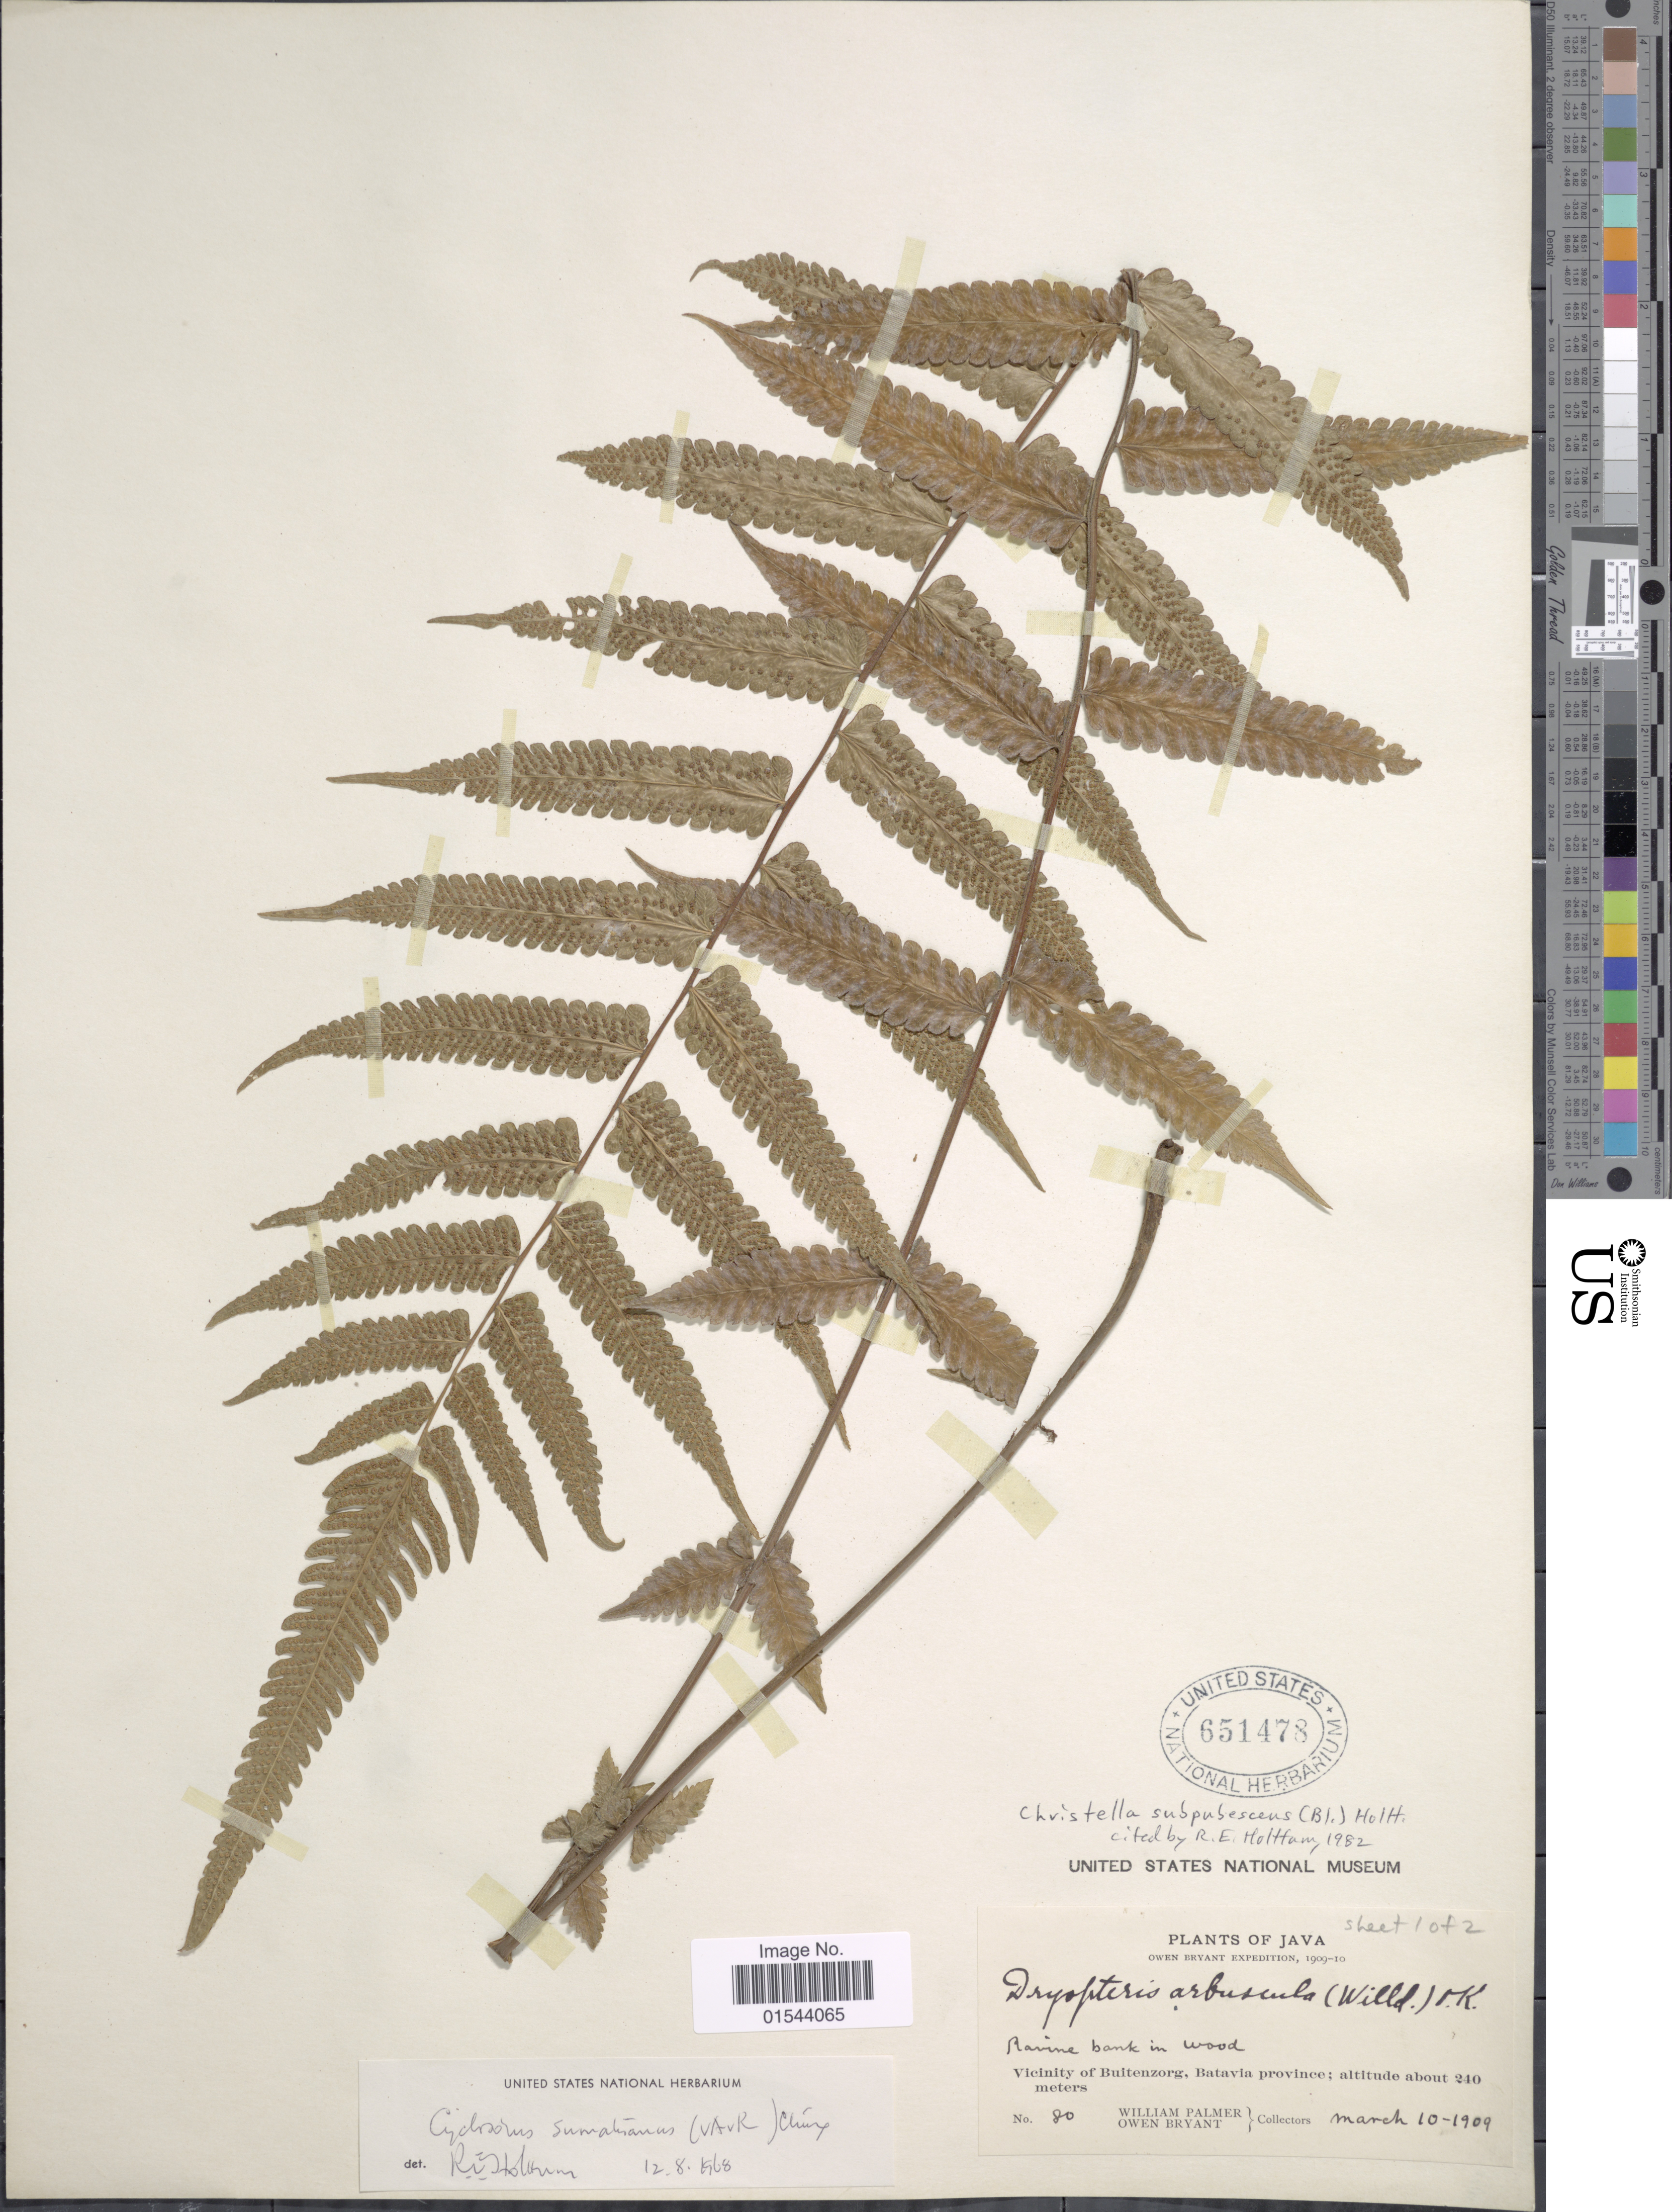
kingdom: Plantae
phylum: Tracheophyta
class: Polypodiopsida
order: Polypodiales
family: Thelypteridaceae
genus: Christella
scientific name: Christella subpubescens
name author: (Blume) Holttum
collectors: W. Palmer & O. Bryant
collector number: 80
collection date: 1909-03-10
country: Indonesia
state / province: Java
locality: Vicinity of Buitenzorg, Batavia province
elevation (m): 240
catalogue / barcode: US 651478